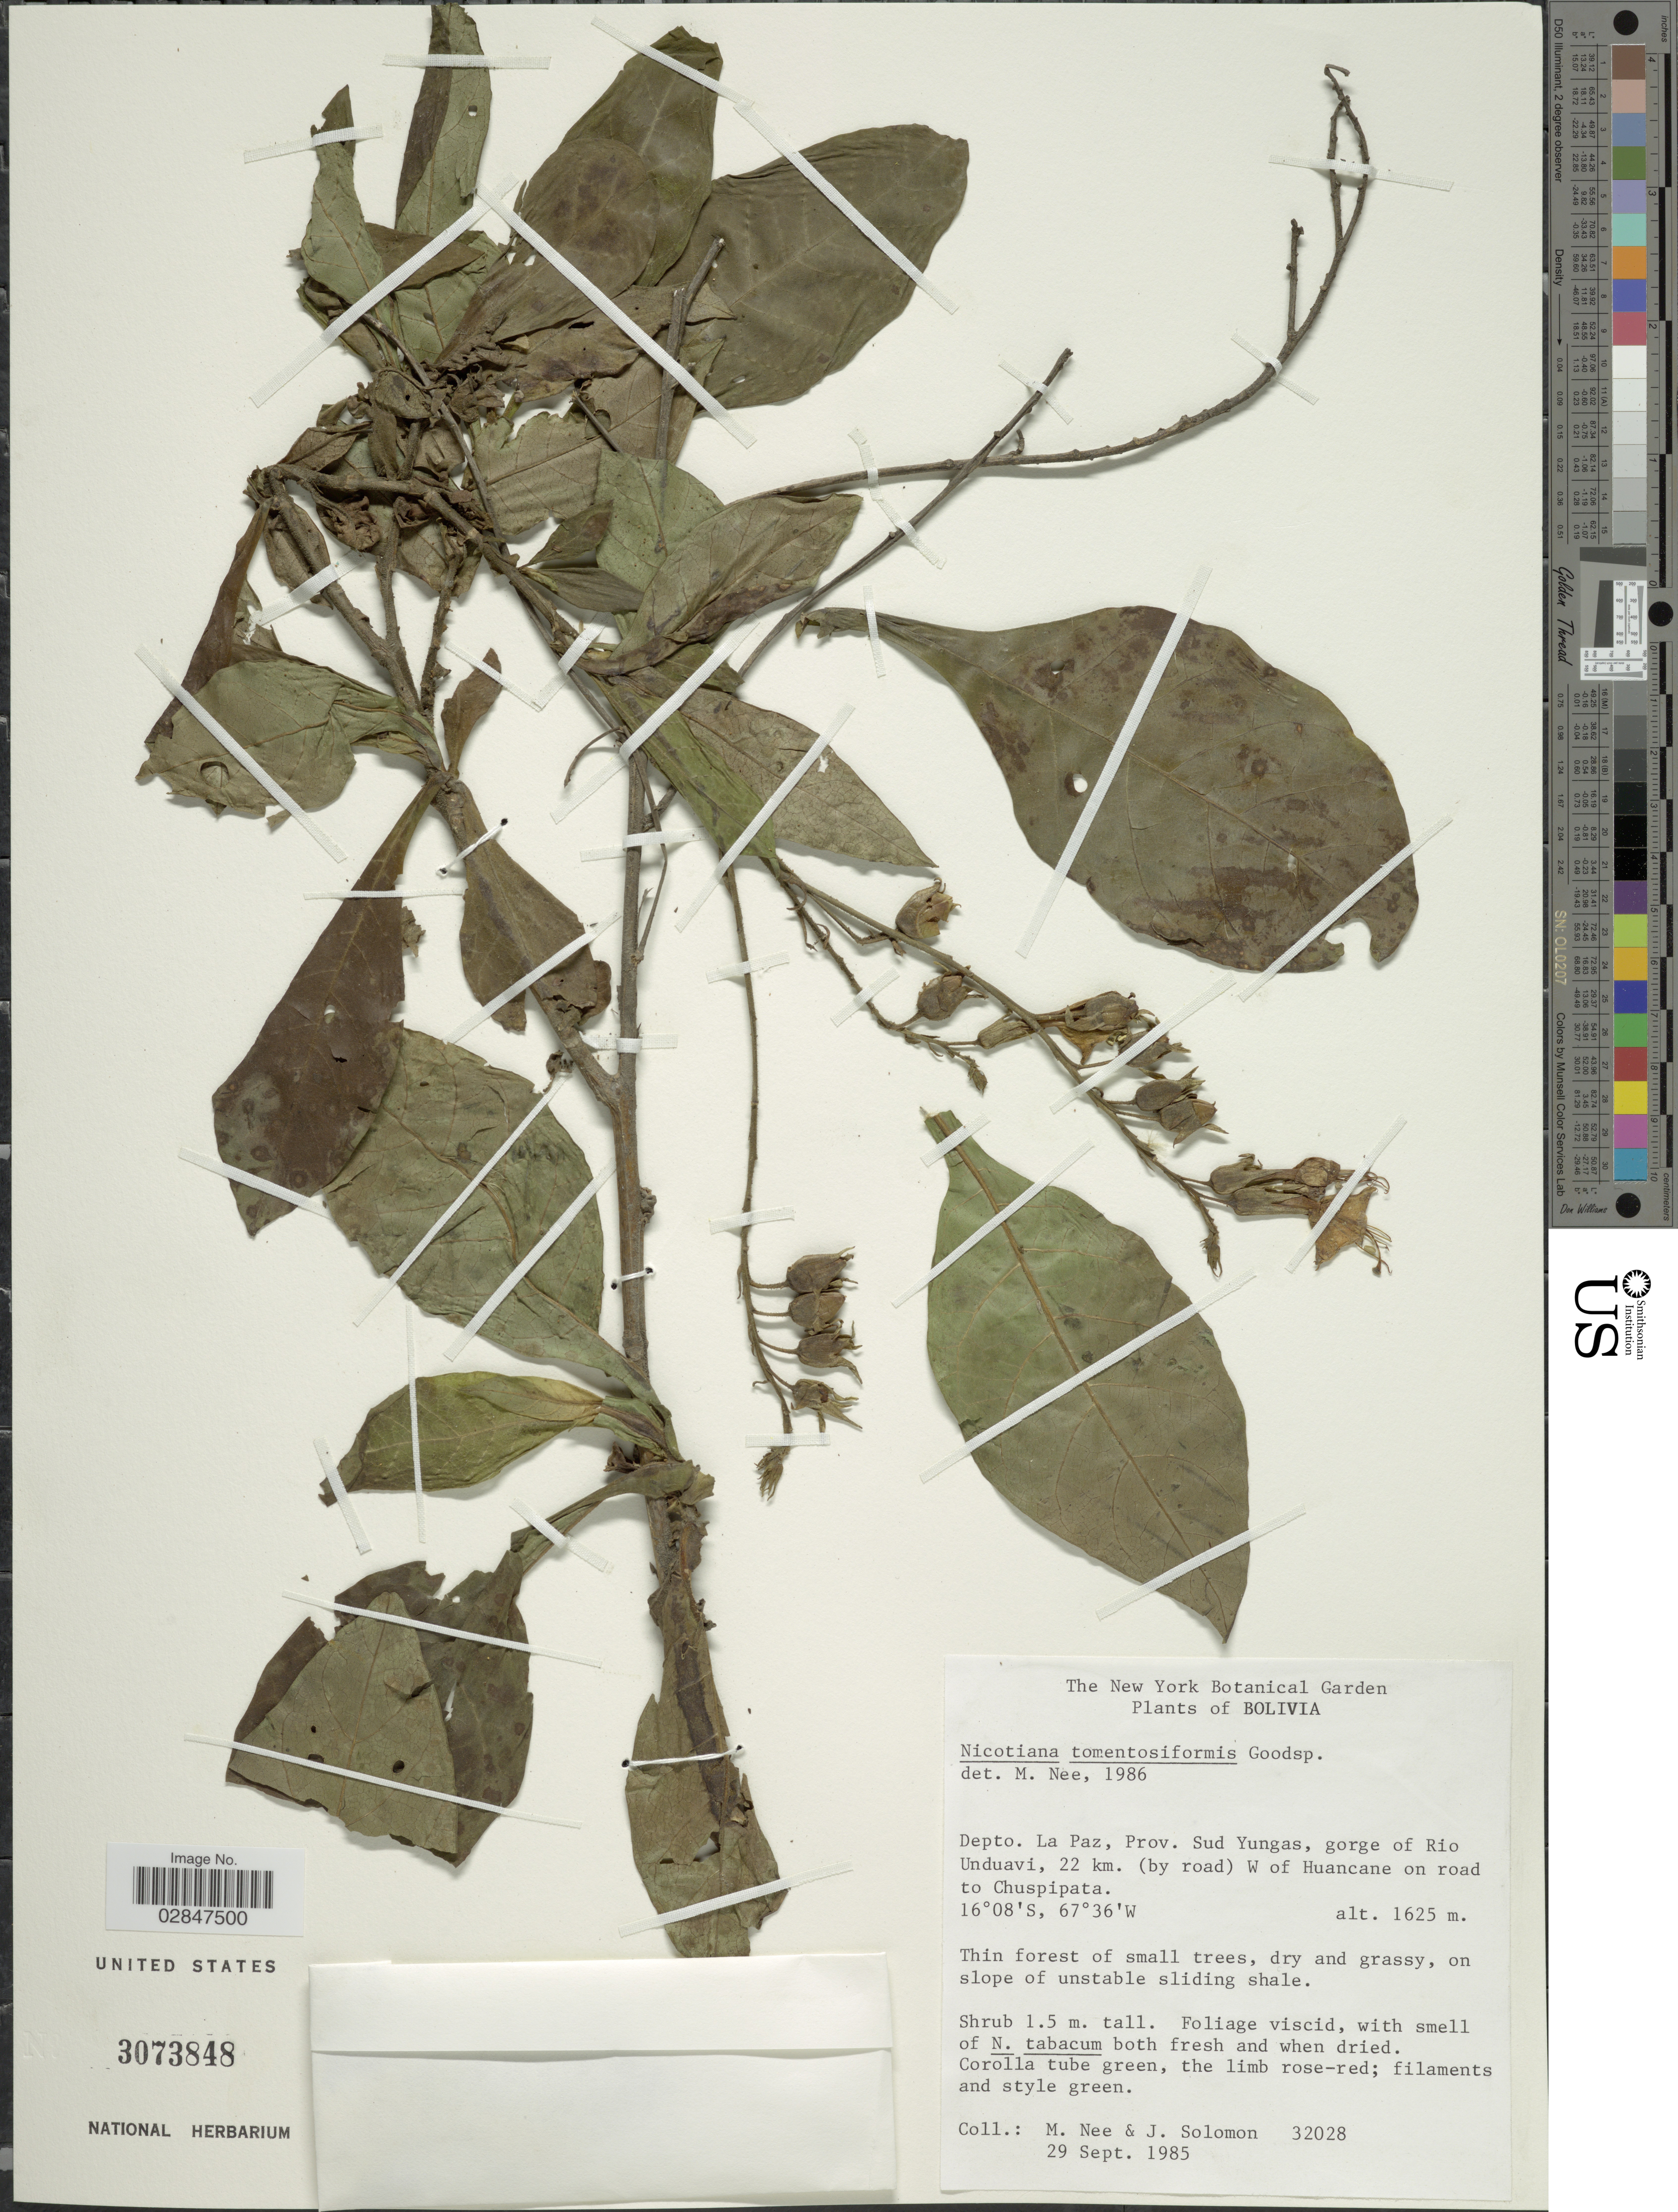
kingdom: Plantae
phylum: Tracheophyta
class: Magnoliopsida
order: Solanales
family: Solanaceae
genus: Nicotiana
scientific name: Nicotiana tomentosiformis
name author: Goodsp.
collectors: M. Nee & J. Solomon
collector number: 32028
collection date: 1985-09-29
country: Bolivia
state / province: La Paz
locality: Depto. La Paz, Prov. Sud Yungas, gorge of Rio Unduavi, 22 km. (by road) W of Huancane on road to Chuspipata.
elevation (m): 1625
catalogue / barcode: US 3073848